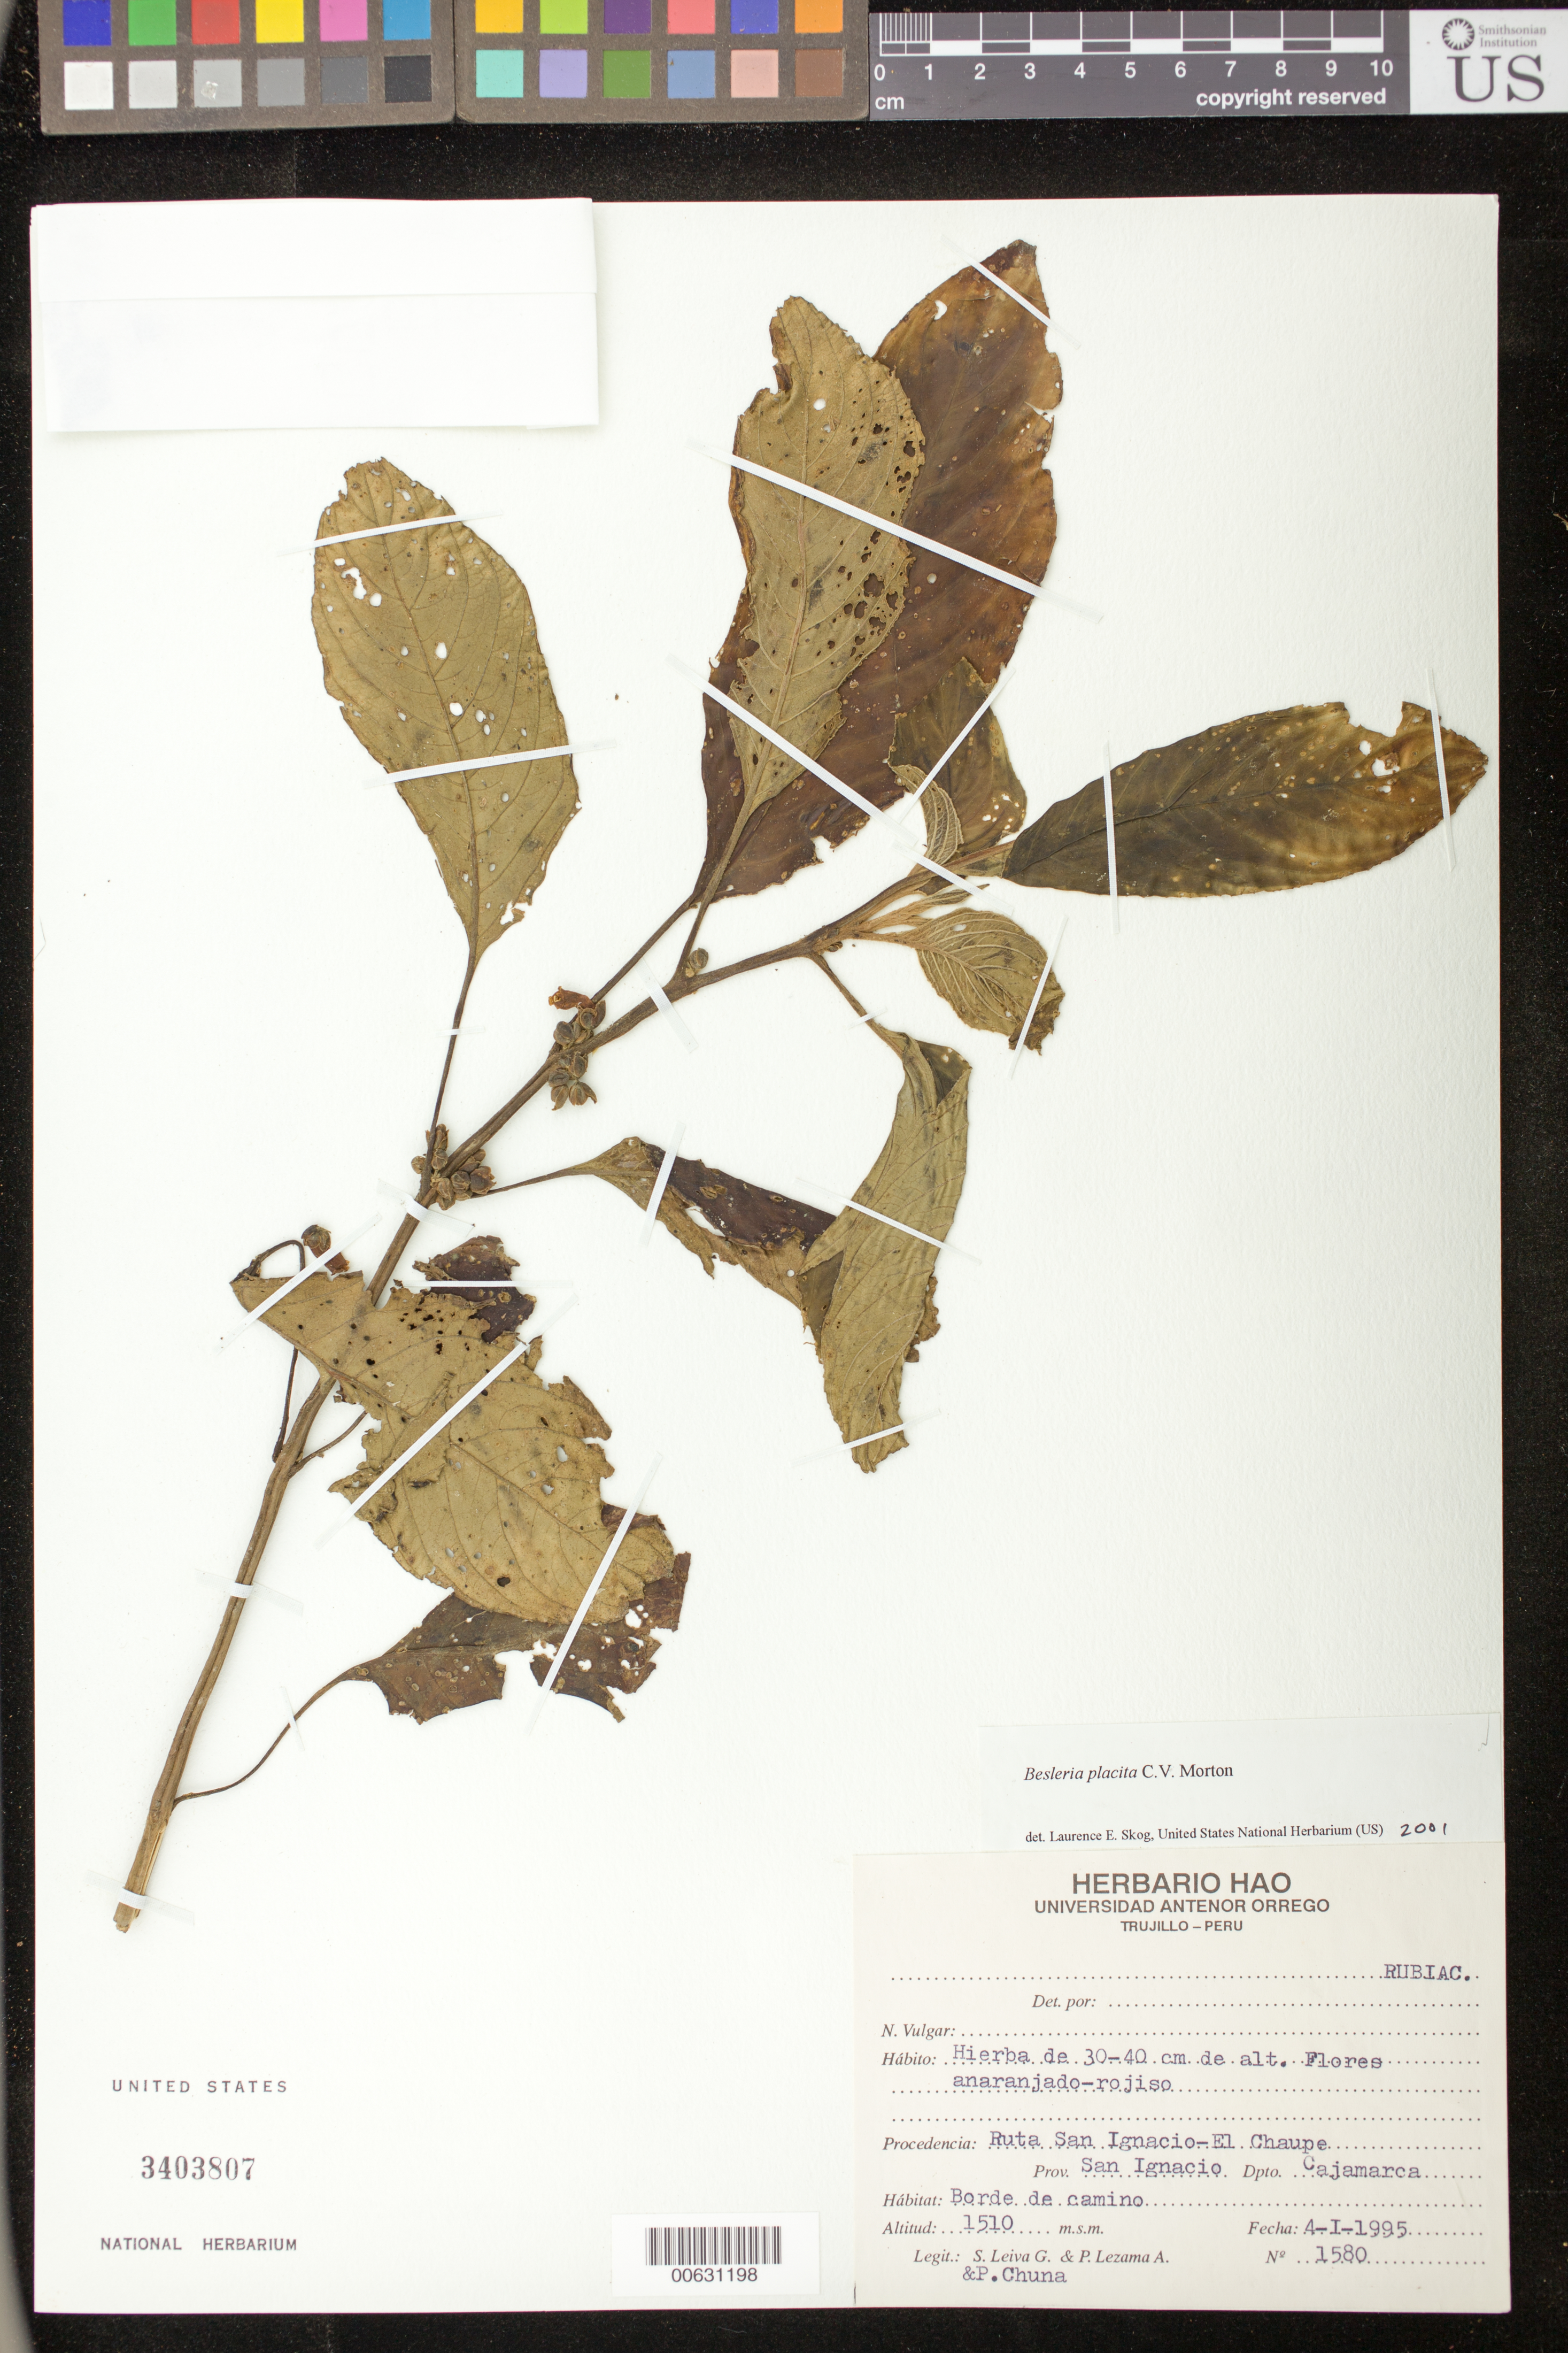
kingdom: Plantae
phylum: Tracheophyta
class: Magnoliopsida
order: Lamiales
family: Gesneriaceae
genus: Besleria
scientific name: Besleria placita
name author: C.V. Morton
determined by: Skog, Laurence E.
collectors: S. Leiva G., P. Lezama A. & P. Chuna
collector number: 1580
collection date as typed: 04 Jan 1995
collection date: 1995-01-04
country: Peru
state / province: Cajamarca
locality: Prov. San Ignacio, Ruta San Ignacio - El Chaupe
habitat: Borde de camino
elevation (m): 1510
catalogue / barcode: US 3403807